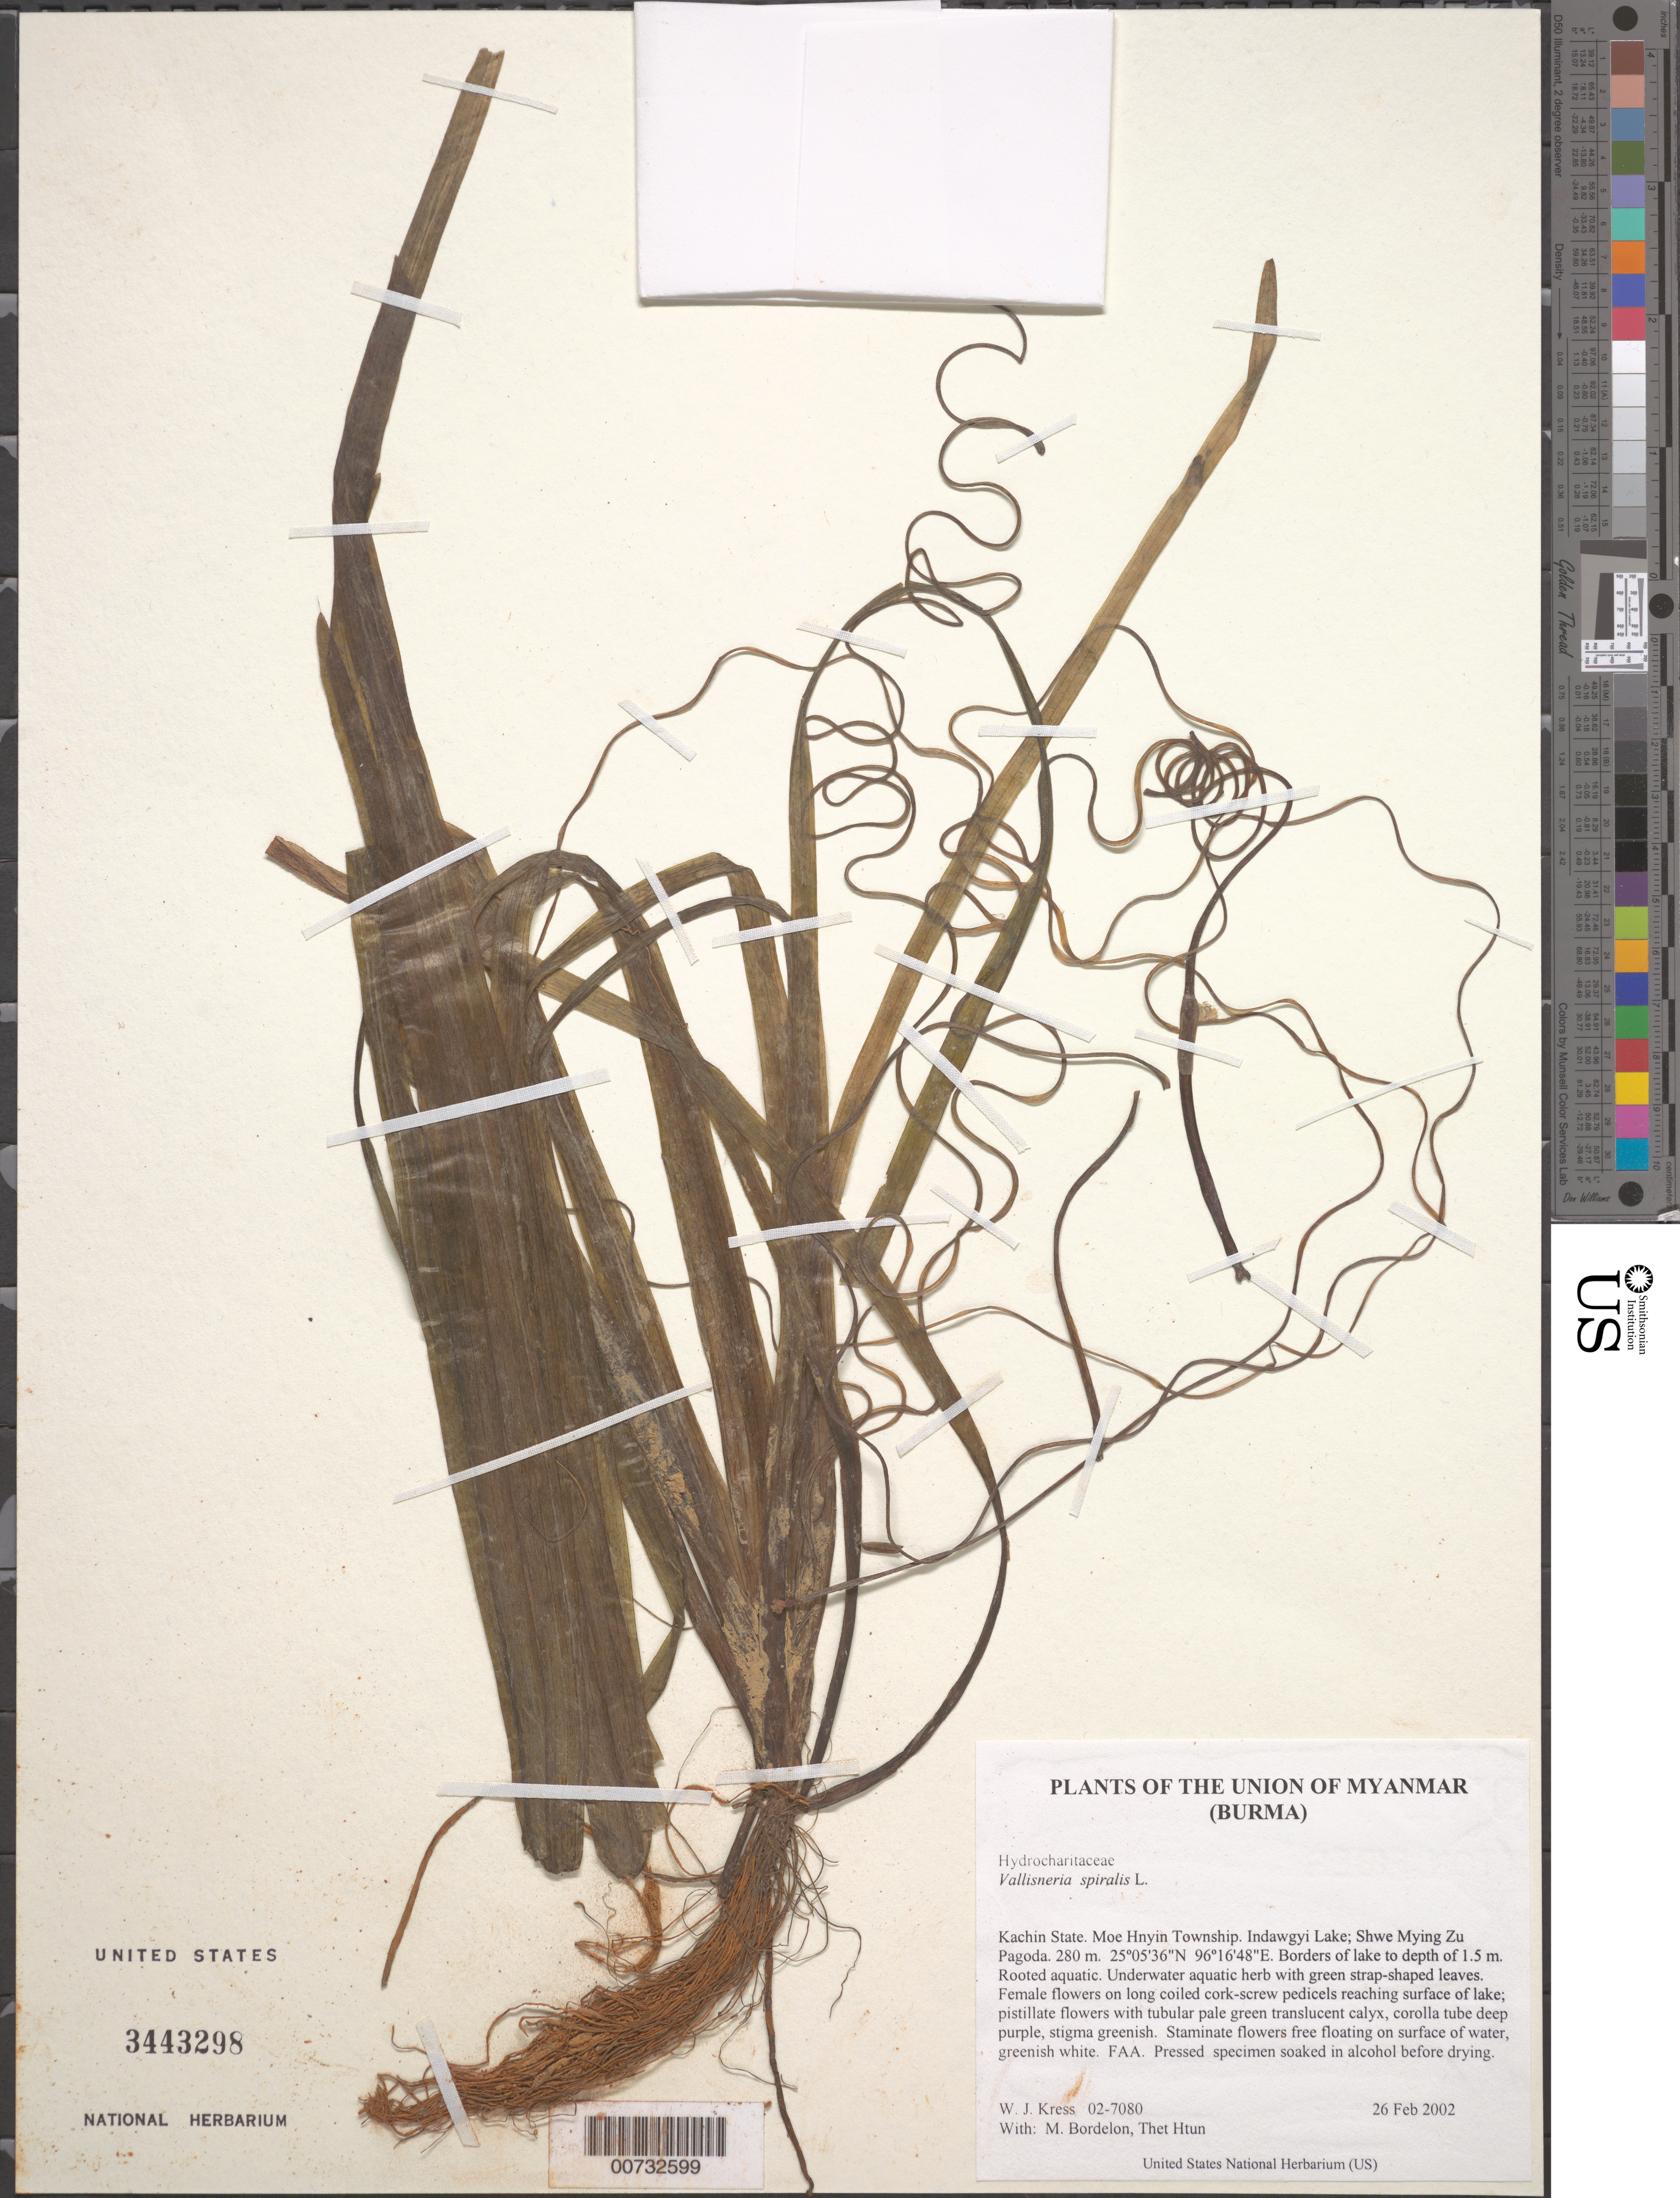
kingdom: Plantae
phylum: Tracheophyta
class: Liliopsida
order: Alismatales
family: Hydrocharitaceae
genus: Vallisneria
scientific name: Vallisneria spiralis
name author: L.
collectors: W. J. Kress, Thet Htun, M. Bordelon & Khin Maung Hla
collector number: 02-7080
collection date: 2002-02-26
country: Myanmar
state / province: Kachin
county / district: Moe Hnyin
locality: Indawgyi Lake; Shwe Mying Zu Pagoda.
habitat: Borders of lake to depth of 1.5 m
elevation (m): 280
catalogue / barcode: US 3443298